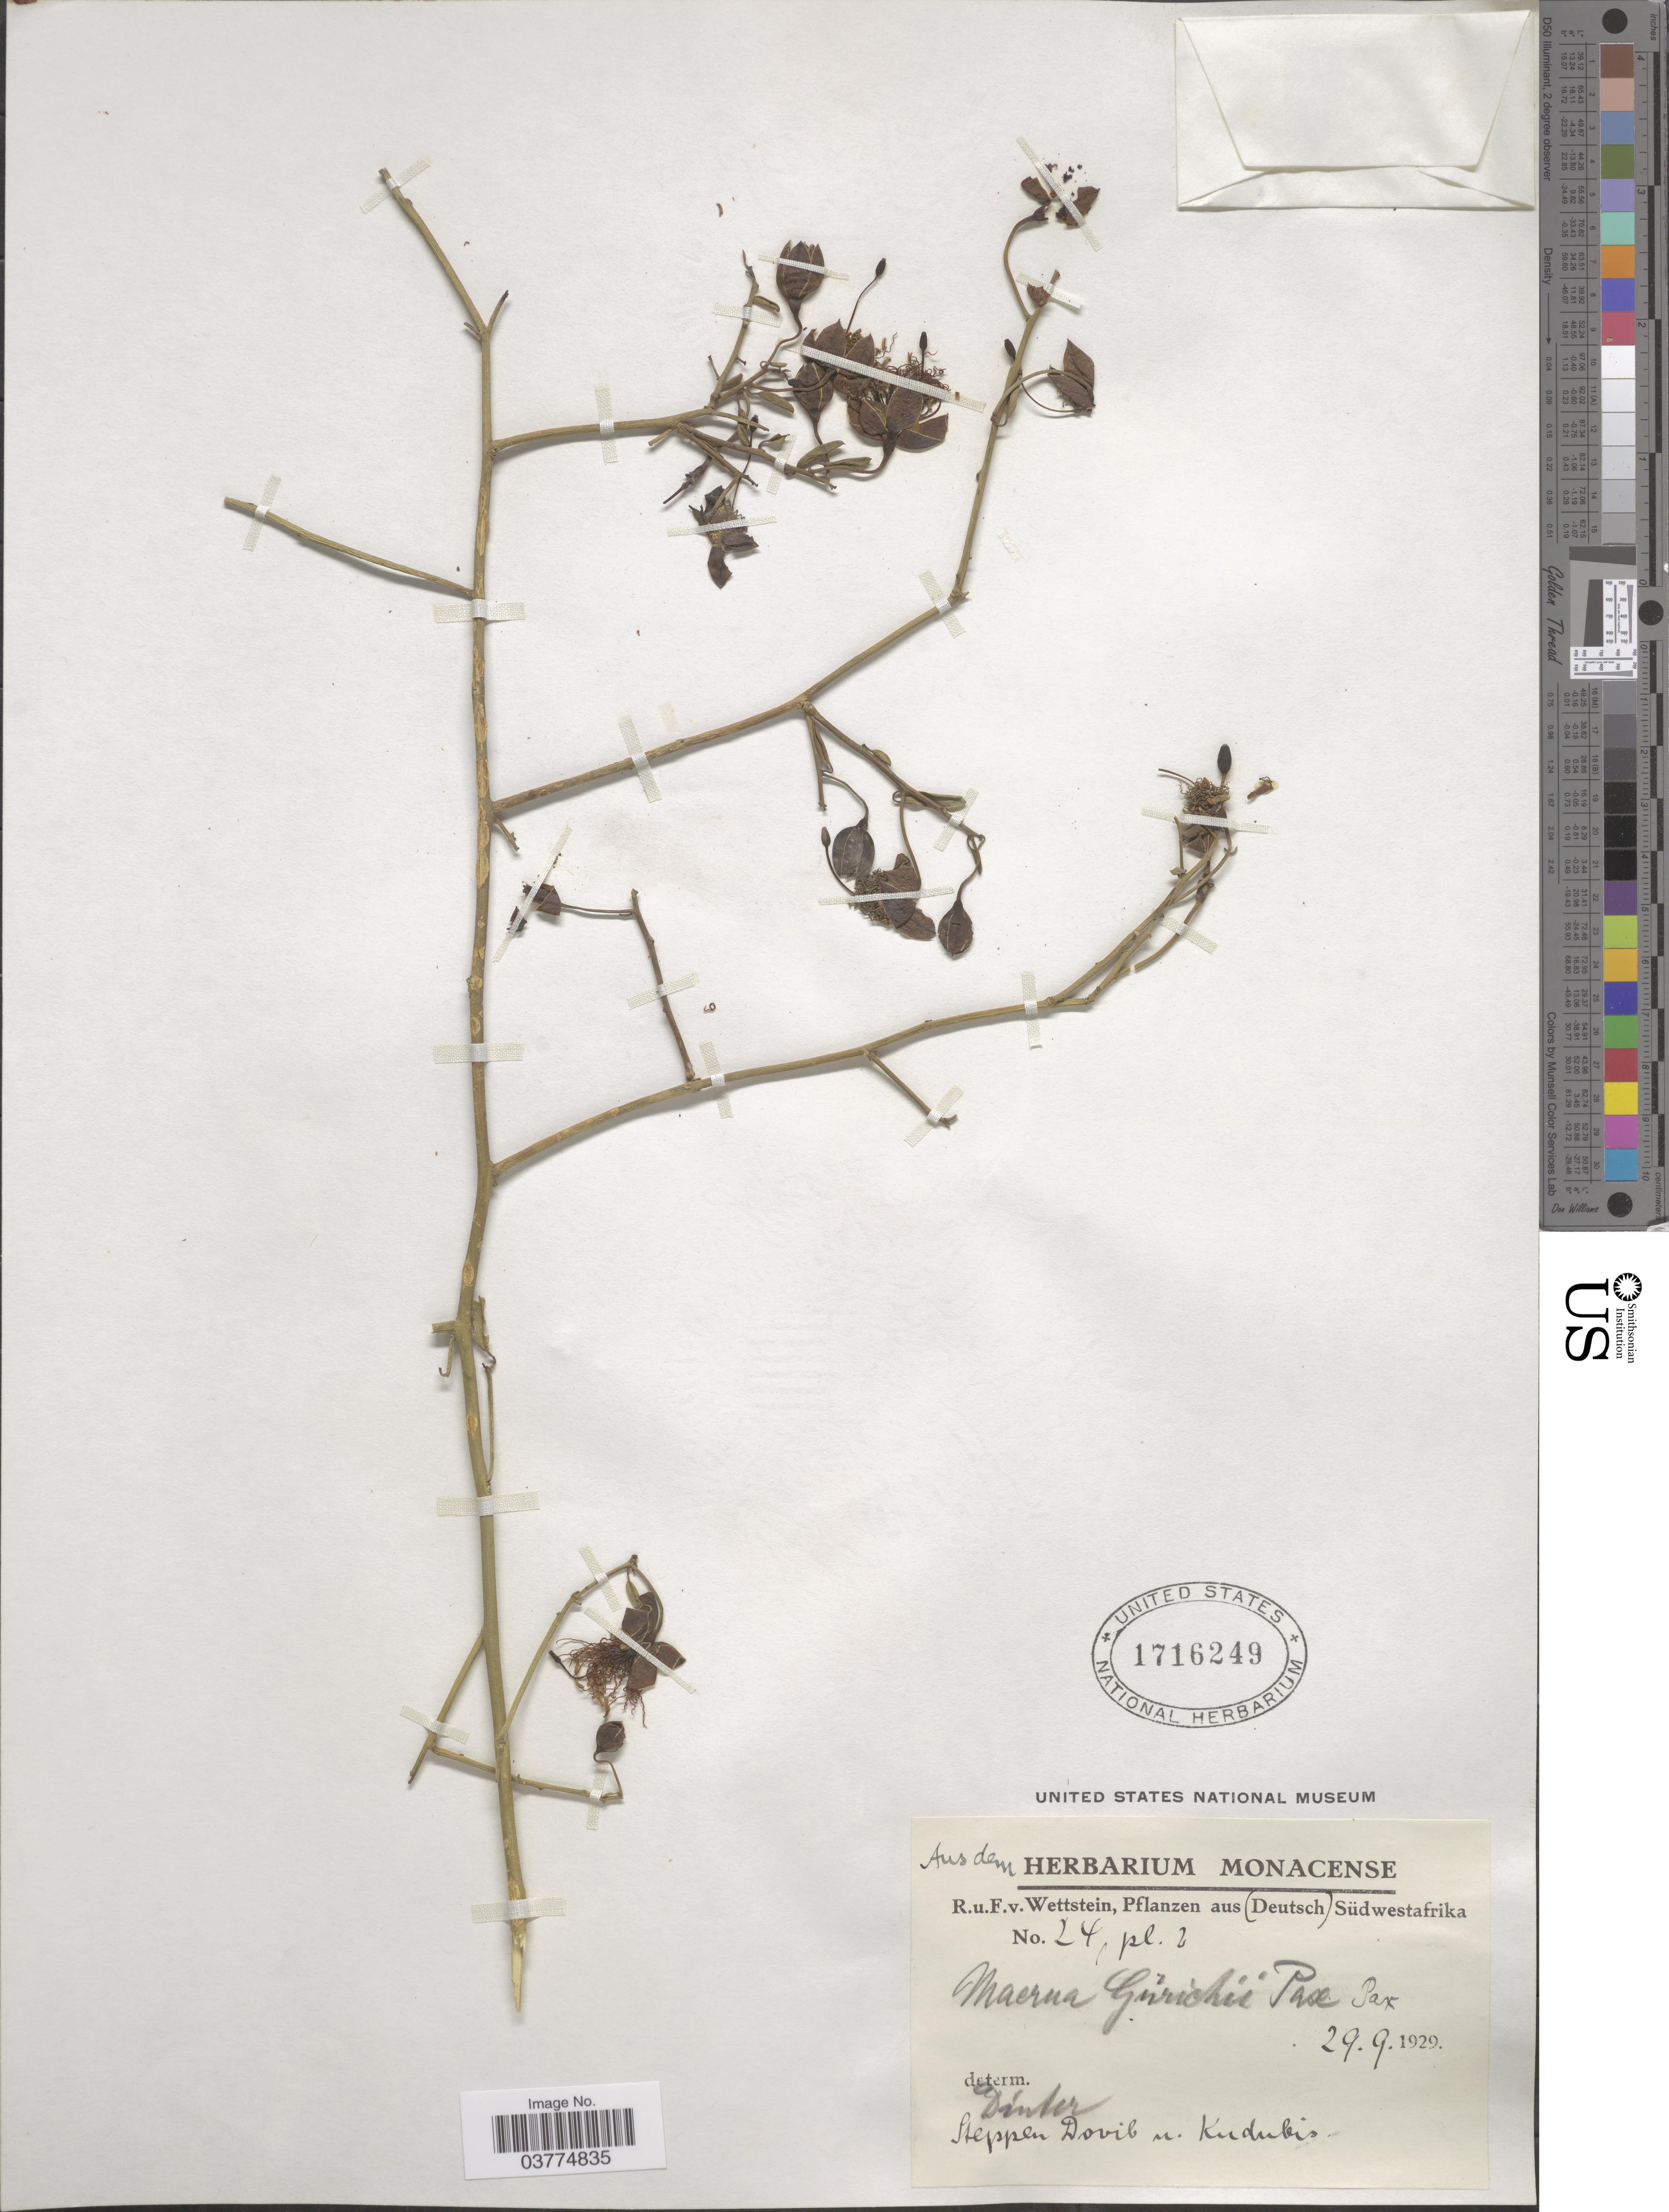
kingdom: Plantae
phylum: Tracheophyta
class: Magnoliopsida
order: Brassicales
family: Capparaceae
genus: Maerua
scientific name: Maerua guerichii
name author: Pax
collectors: R. Wettstein & F. Von Wettstein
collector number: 24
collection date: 1929-09-29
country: Namibia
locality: (Deutsch) Südwestafrika. Steppen Davib n. Kudubis.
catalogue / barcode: US 1716249